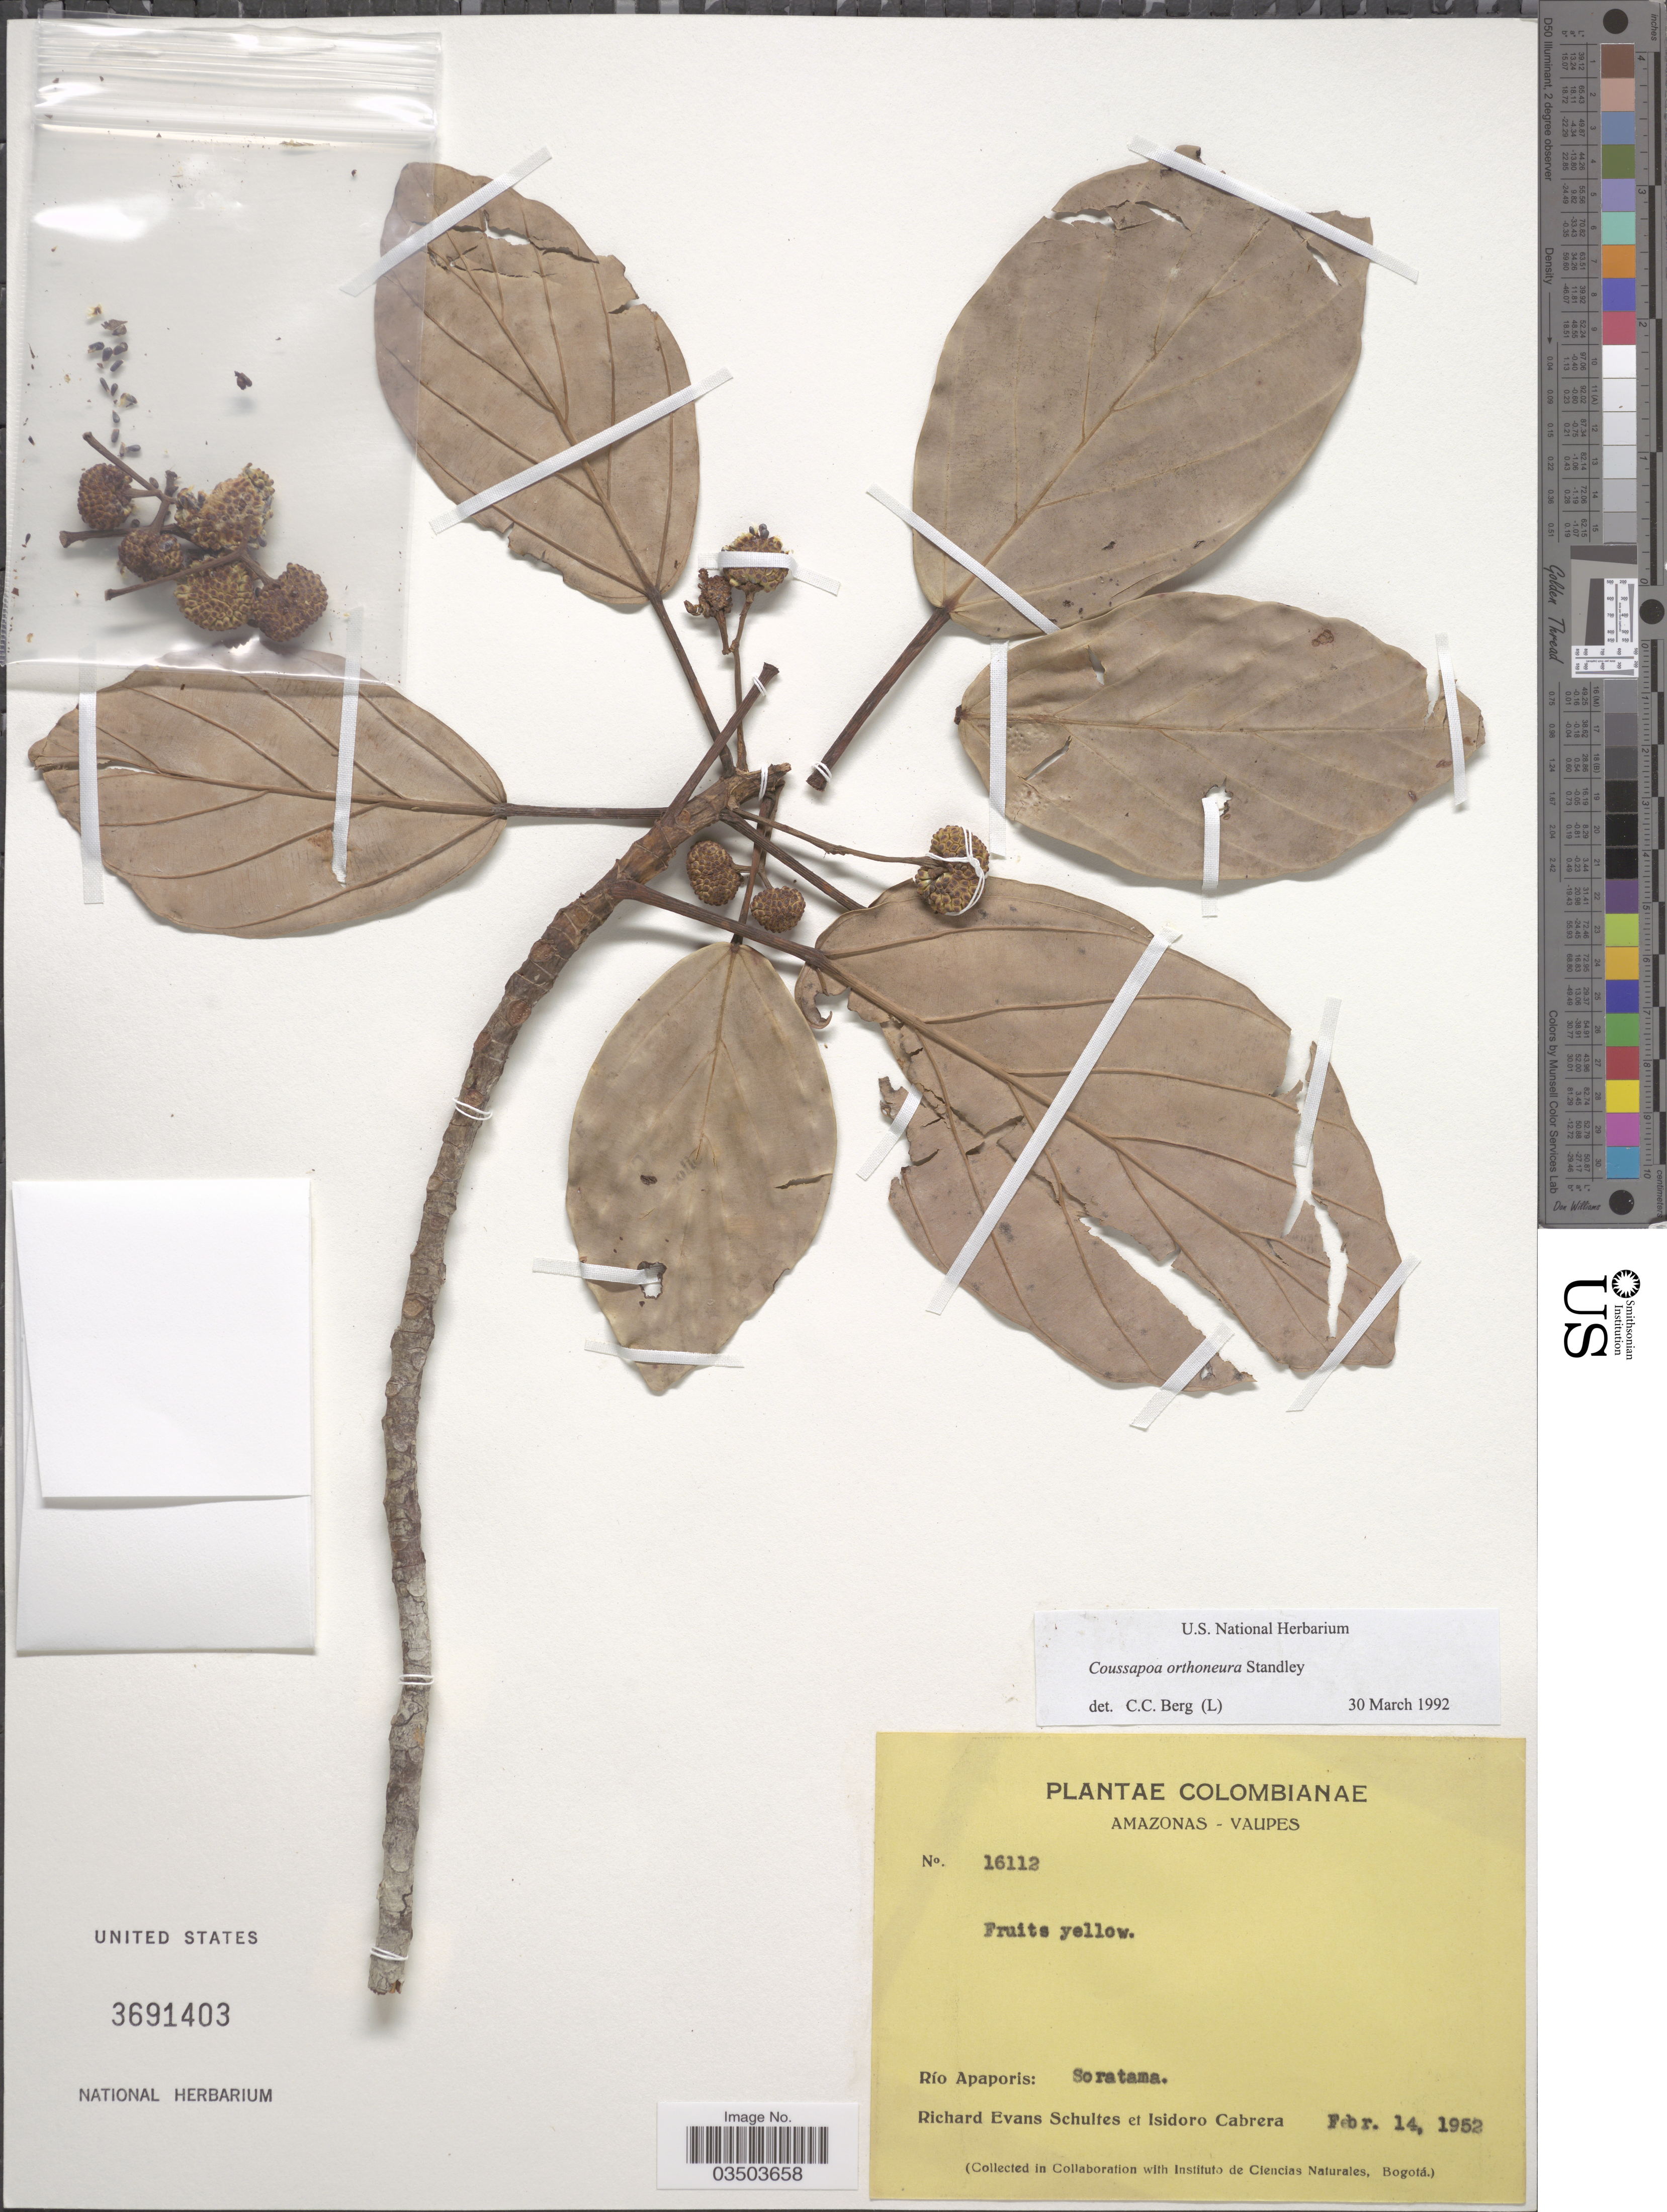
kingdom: Plantae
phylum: Tracheophyta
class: Magnoliopsida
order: Rosales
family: Urticaceae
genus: Coussapoa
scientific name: Coussapoa orthoneura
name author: Standl.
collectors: R. E. Schultes & I. Cabrera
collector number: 16112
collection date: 1952-02-14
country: Colombia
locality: Amazonas - Vaupes. Río Apaporis: Soratama.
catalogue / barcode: US 3691403